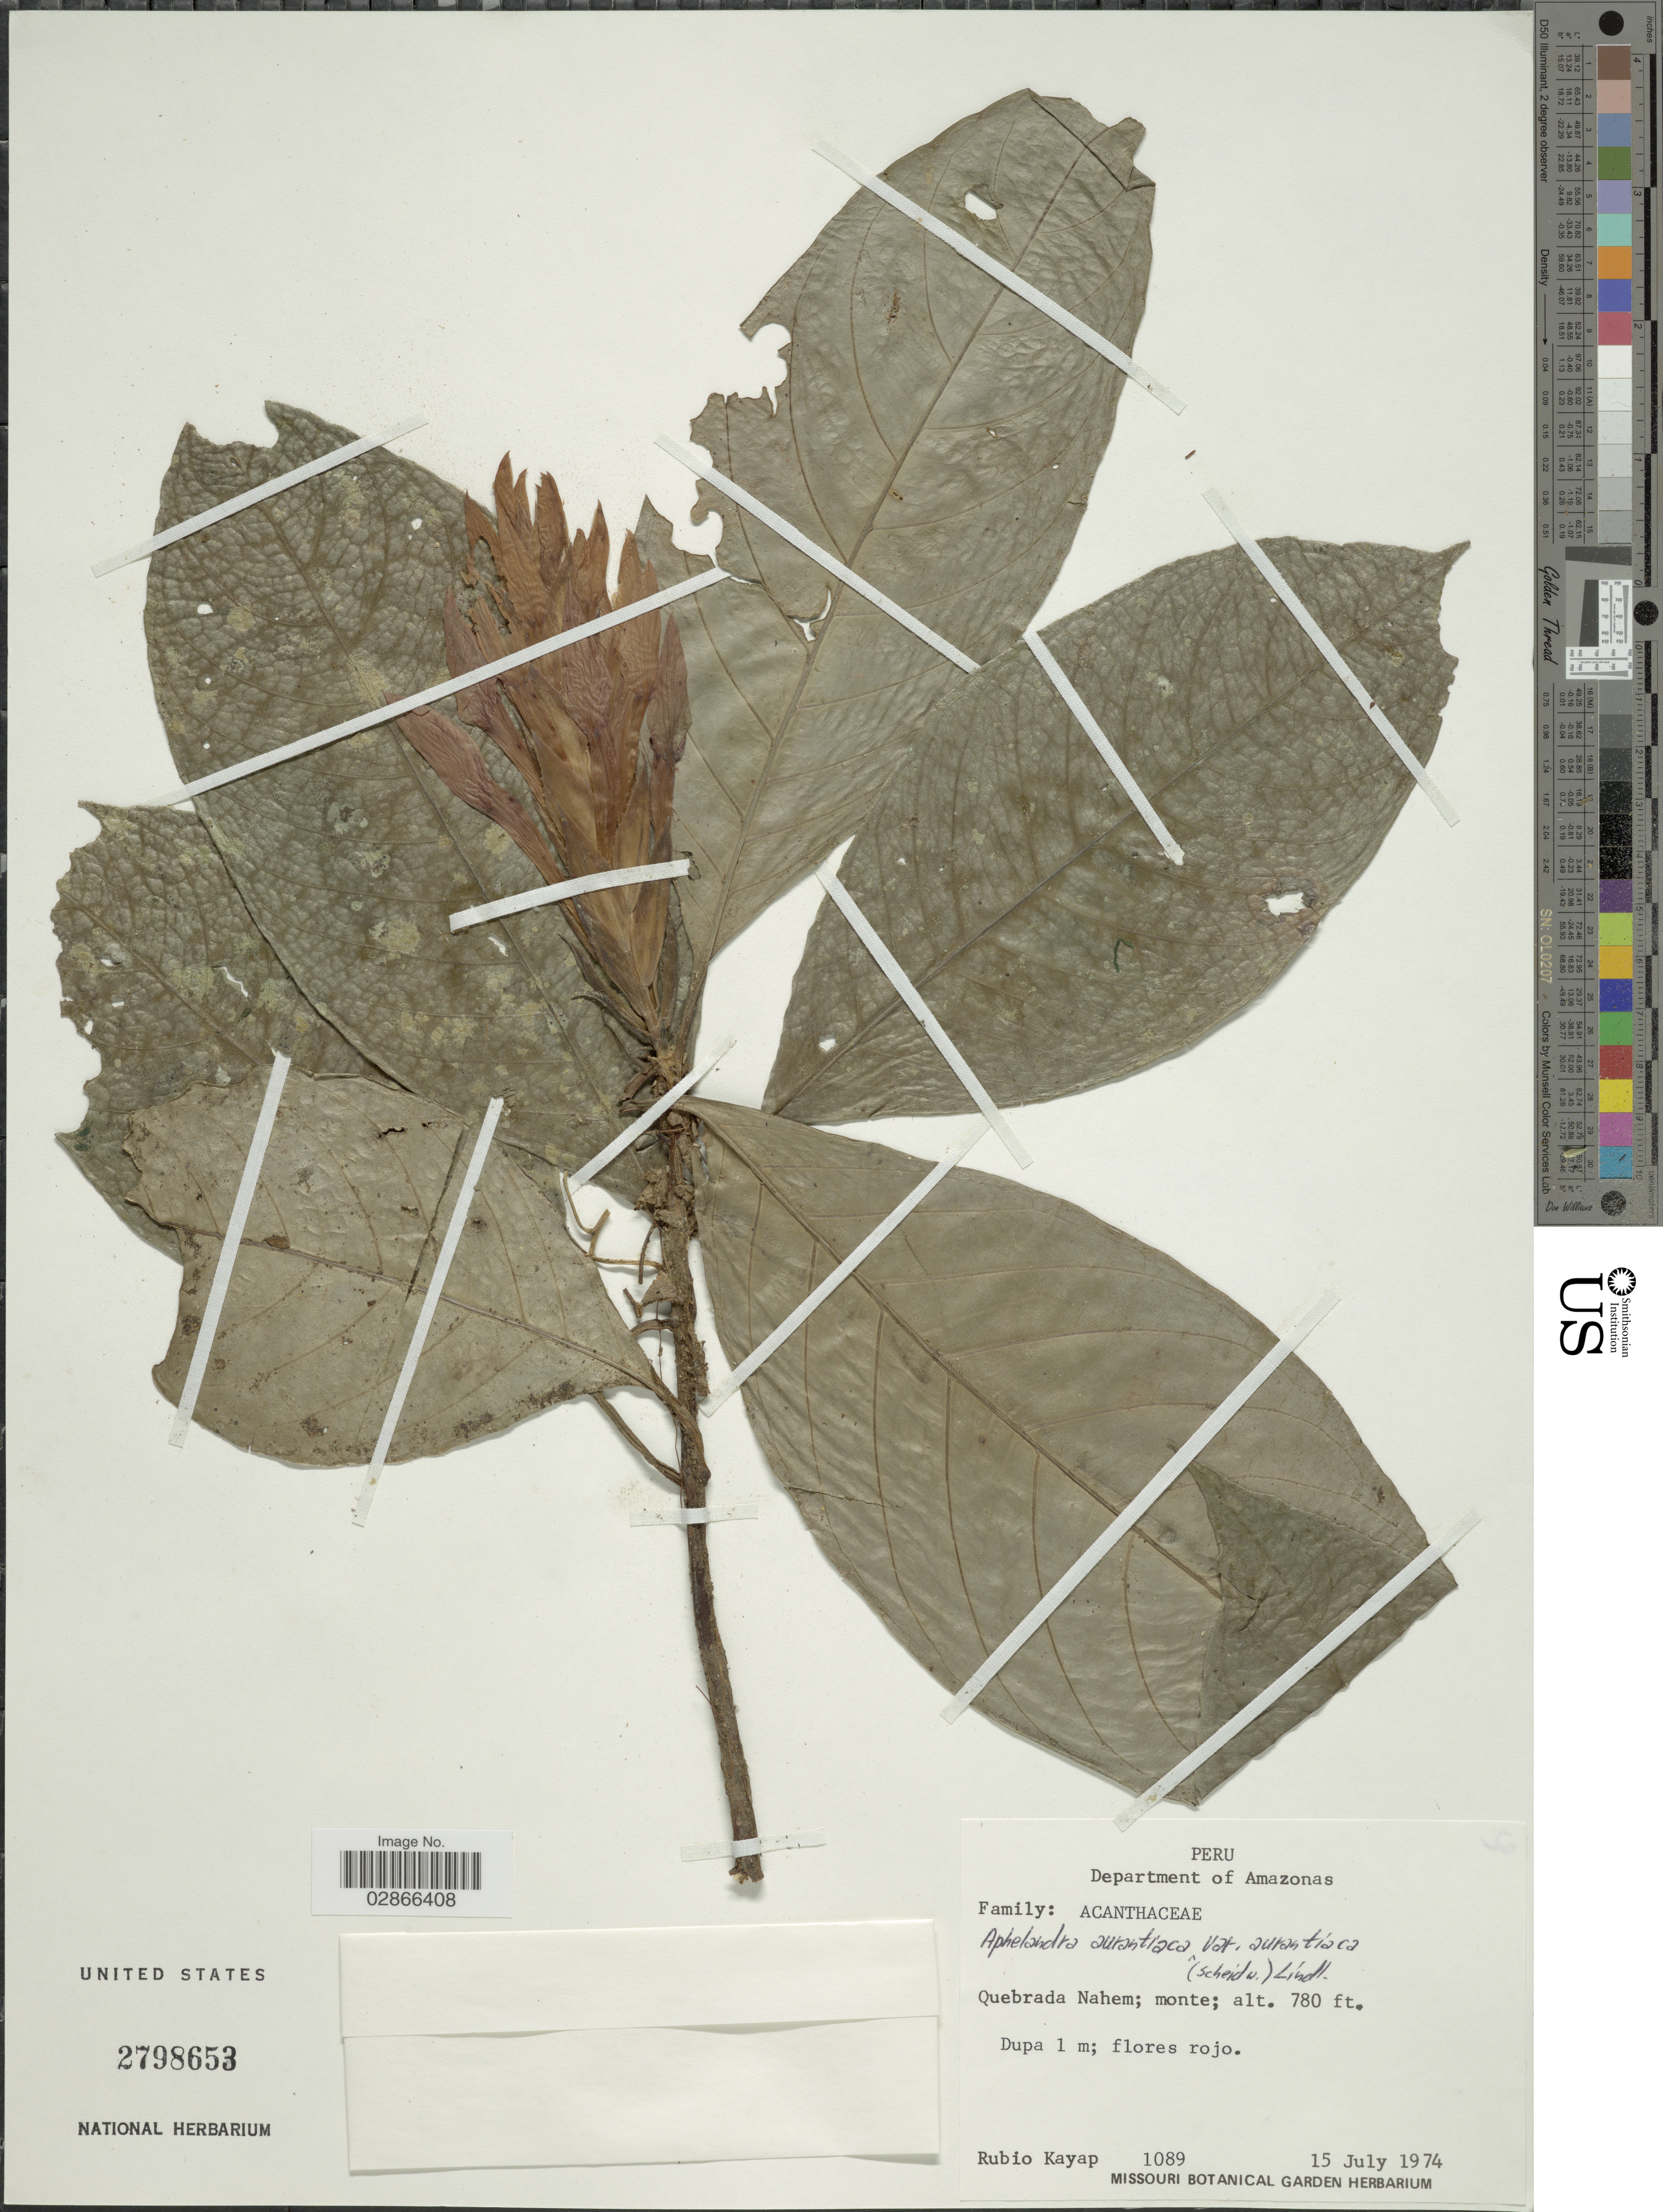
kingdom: Plantae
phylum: Tracheophyta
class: Magnoliopsida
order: Lamiales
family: Acanthaceae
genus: Aphelandra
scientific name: Aphelandra aurantiaca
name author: (Scheidw.) Lindl.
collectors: R. Kayap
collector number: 1089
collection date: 1974-07-15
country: Peru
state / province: Amazonas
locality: Department of Amazonas. Quebrada Nahem; monte.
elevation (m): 238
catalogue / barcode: US 2798653